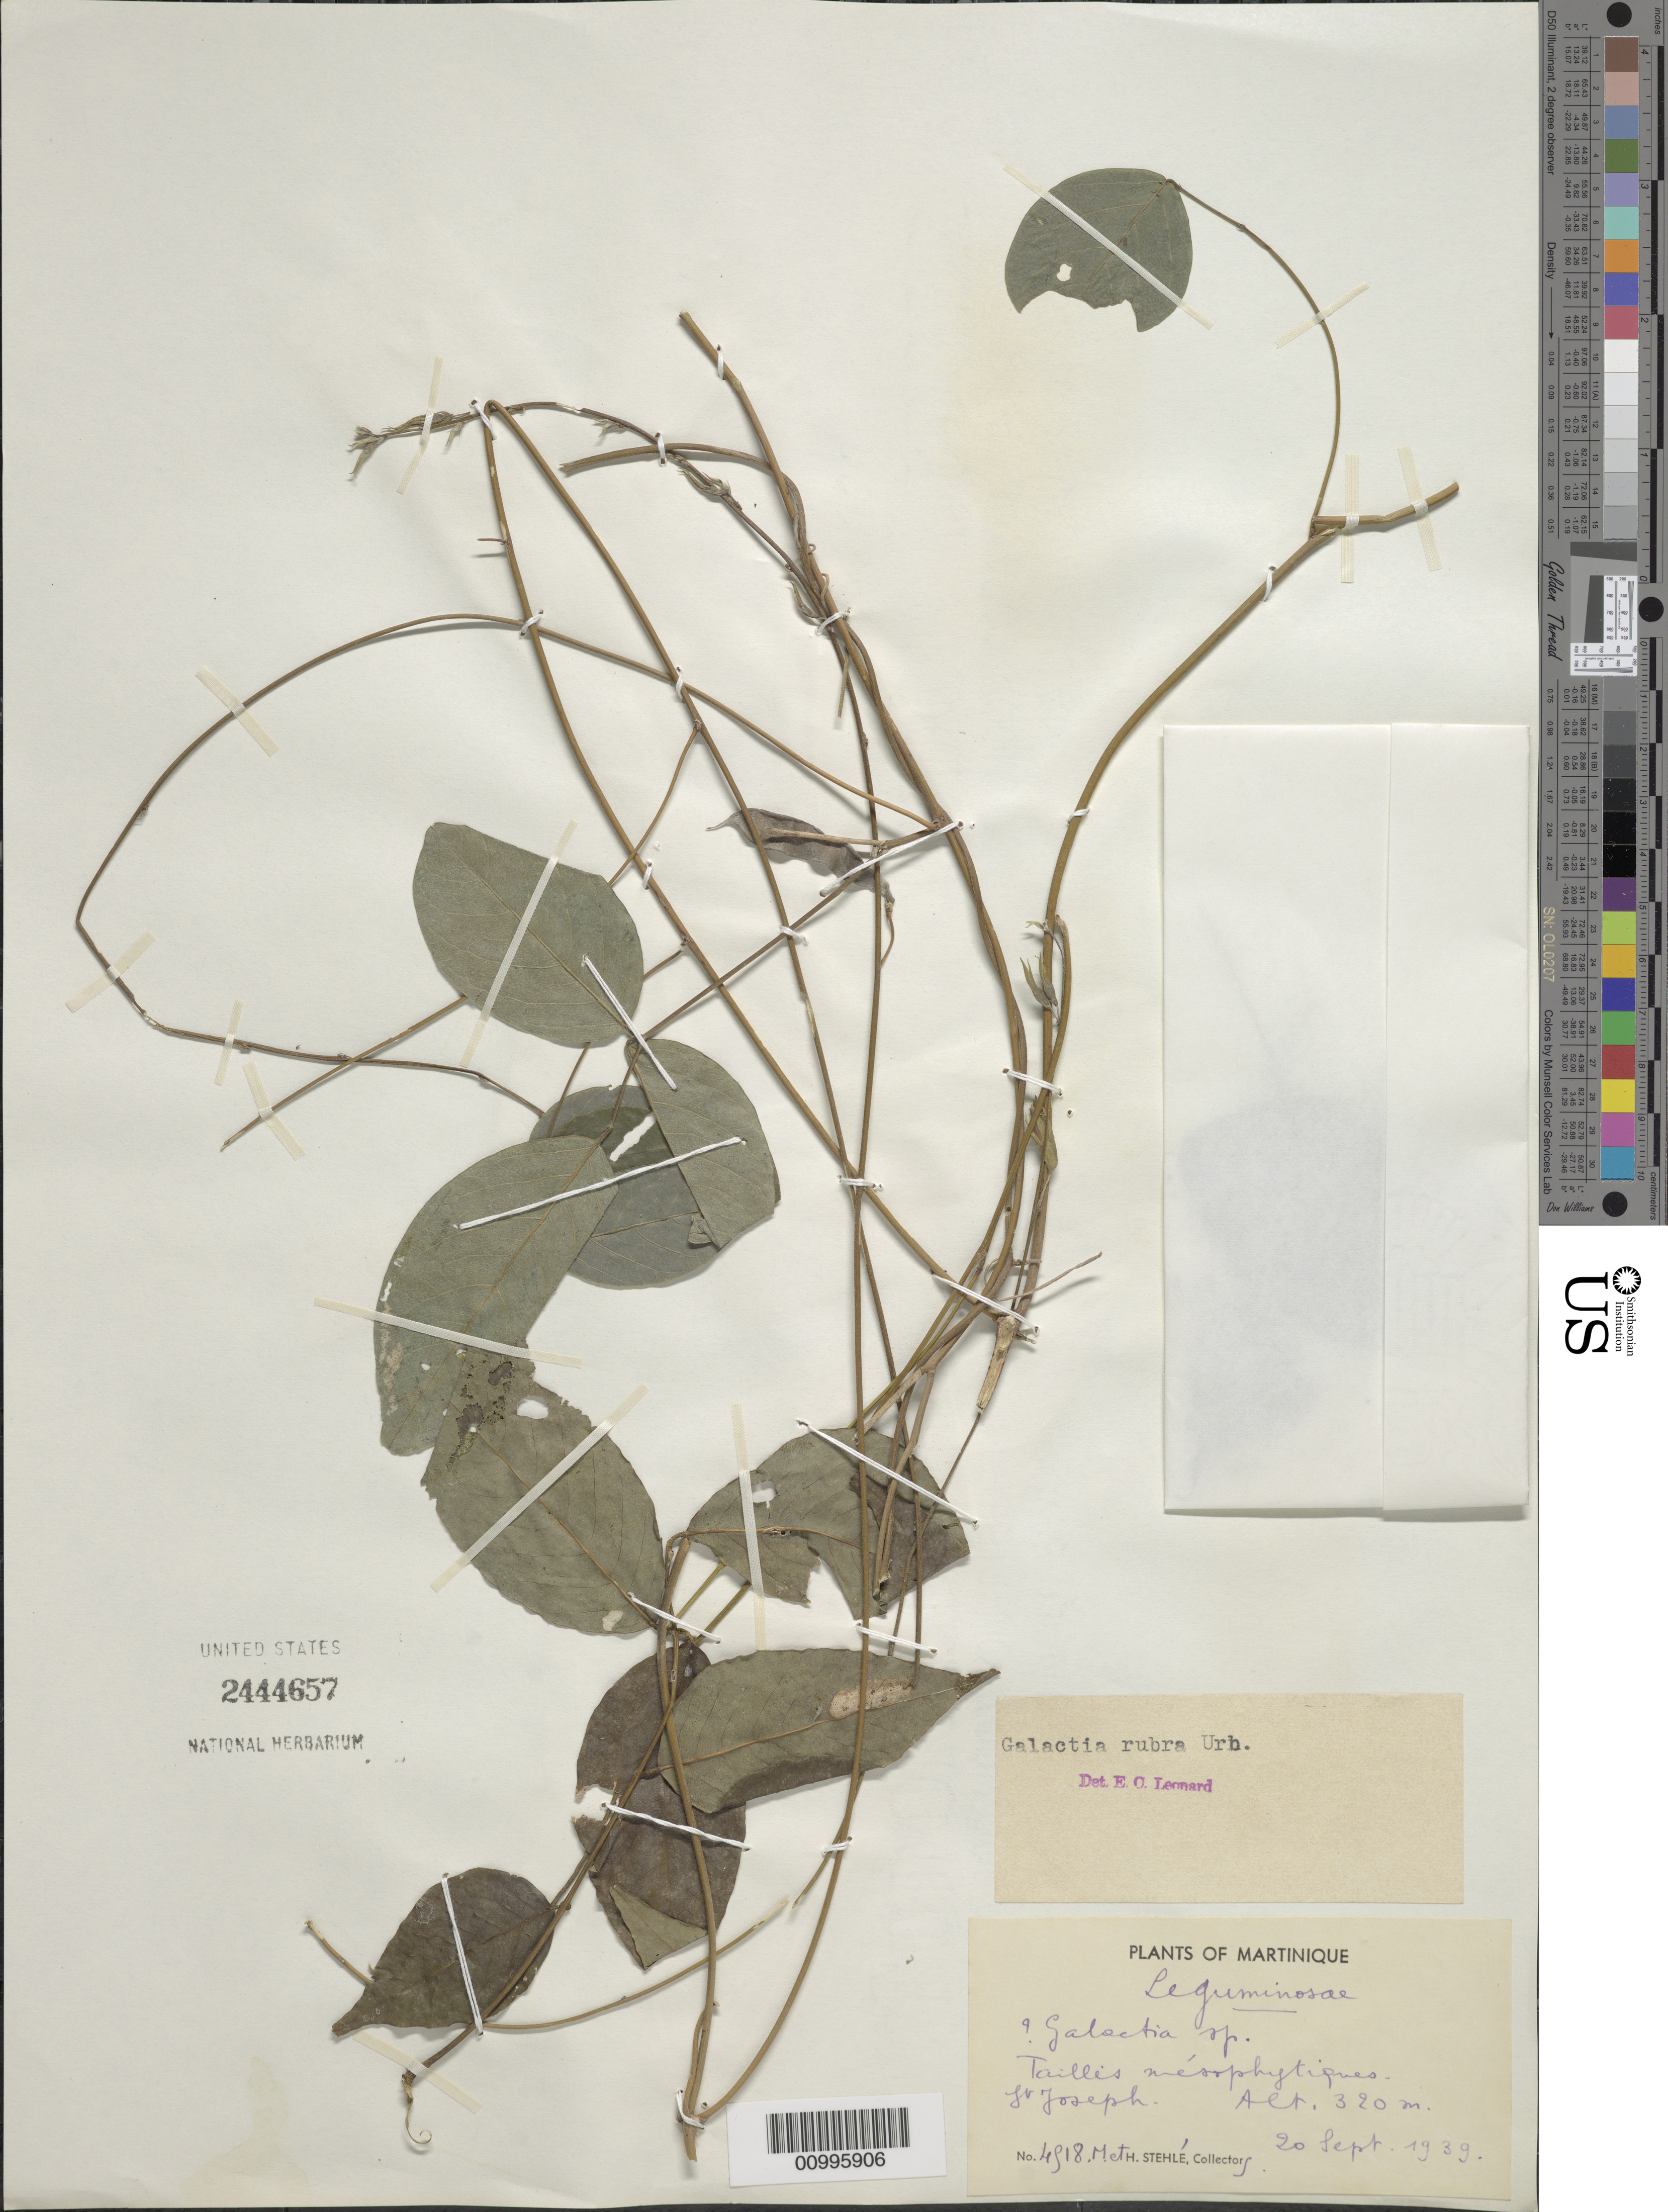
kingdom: Plantae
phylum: Tracheophyta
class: Magnoliopsida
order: Fabales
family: Fabaceae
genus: Galactia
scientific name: Galactia rubra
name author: (Jacq.) Urb.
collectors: H. Stehlé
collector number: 4518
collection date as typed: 20 Sep 1939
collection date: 1939-09-20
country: Martinique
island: Martinique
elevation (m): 320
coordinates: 0 N, 0 E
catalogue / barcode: US 2444657